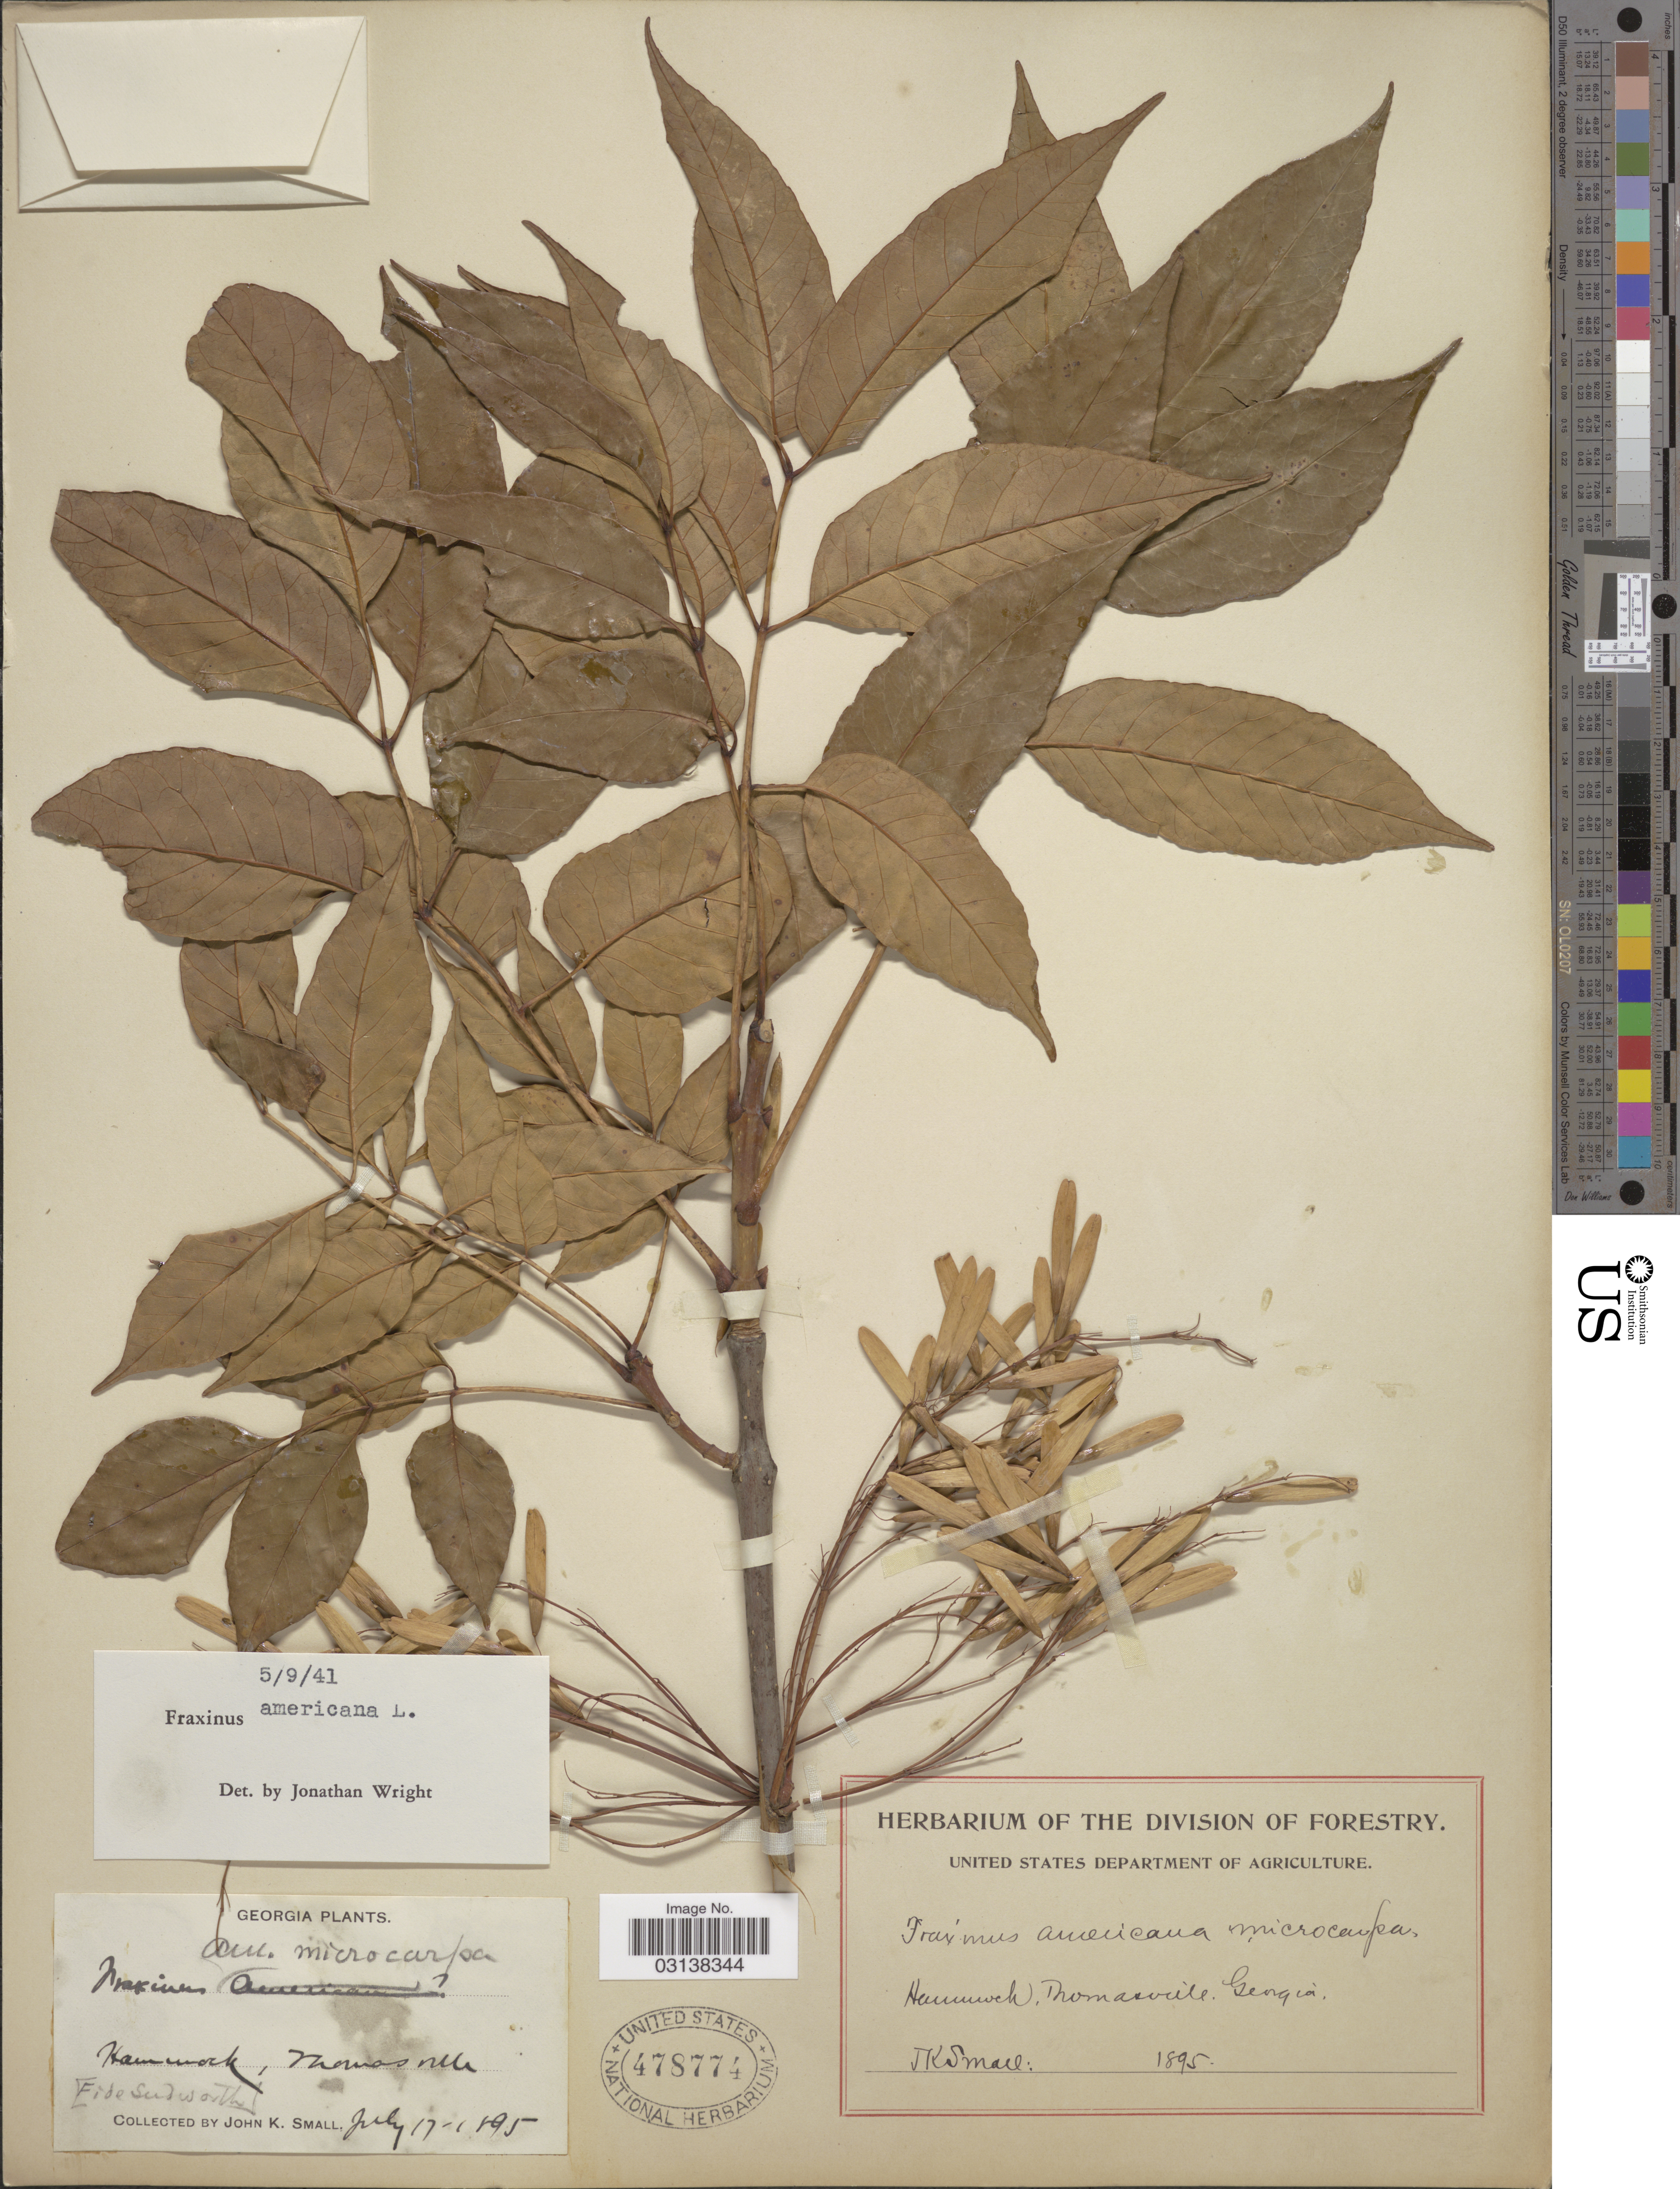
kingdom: Plantae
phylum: Tracheophyta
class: Magnoliopsida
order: Lamiales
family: Oleaceae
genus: Fraxinus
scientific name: Fraxinus americana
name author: L.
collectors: J. K. Small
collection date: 1895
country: United States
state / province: Georgia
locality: Hammock, Thomasville.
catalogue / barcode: US 478774